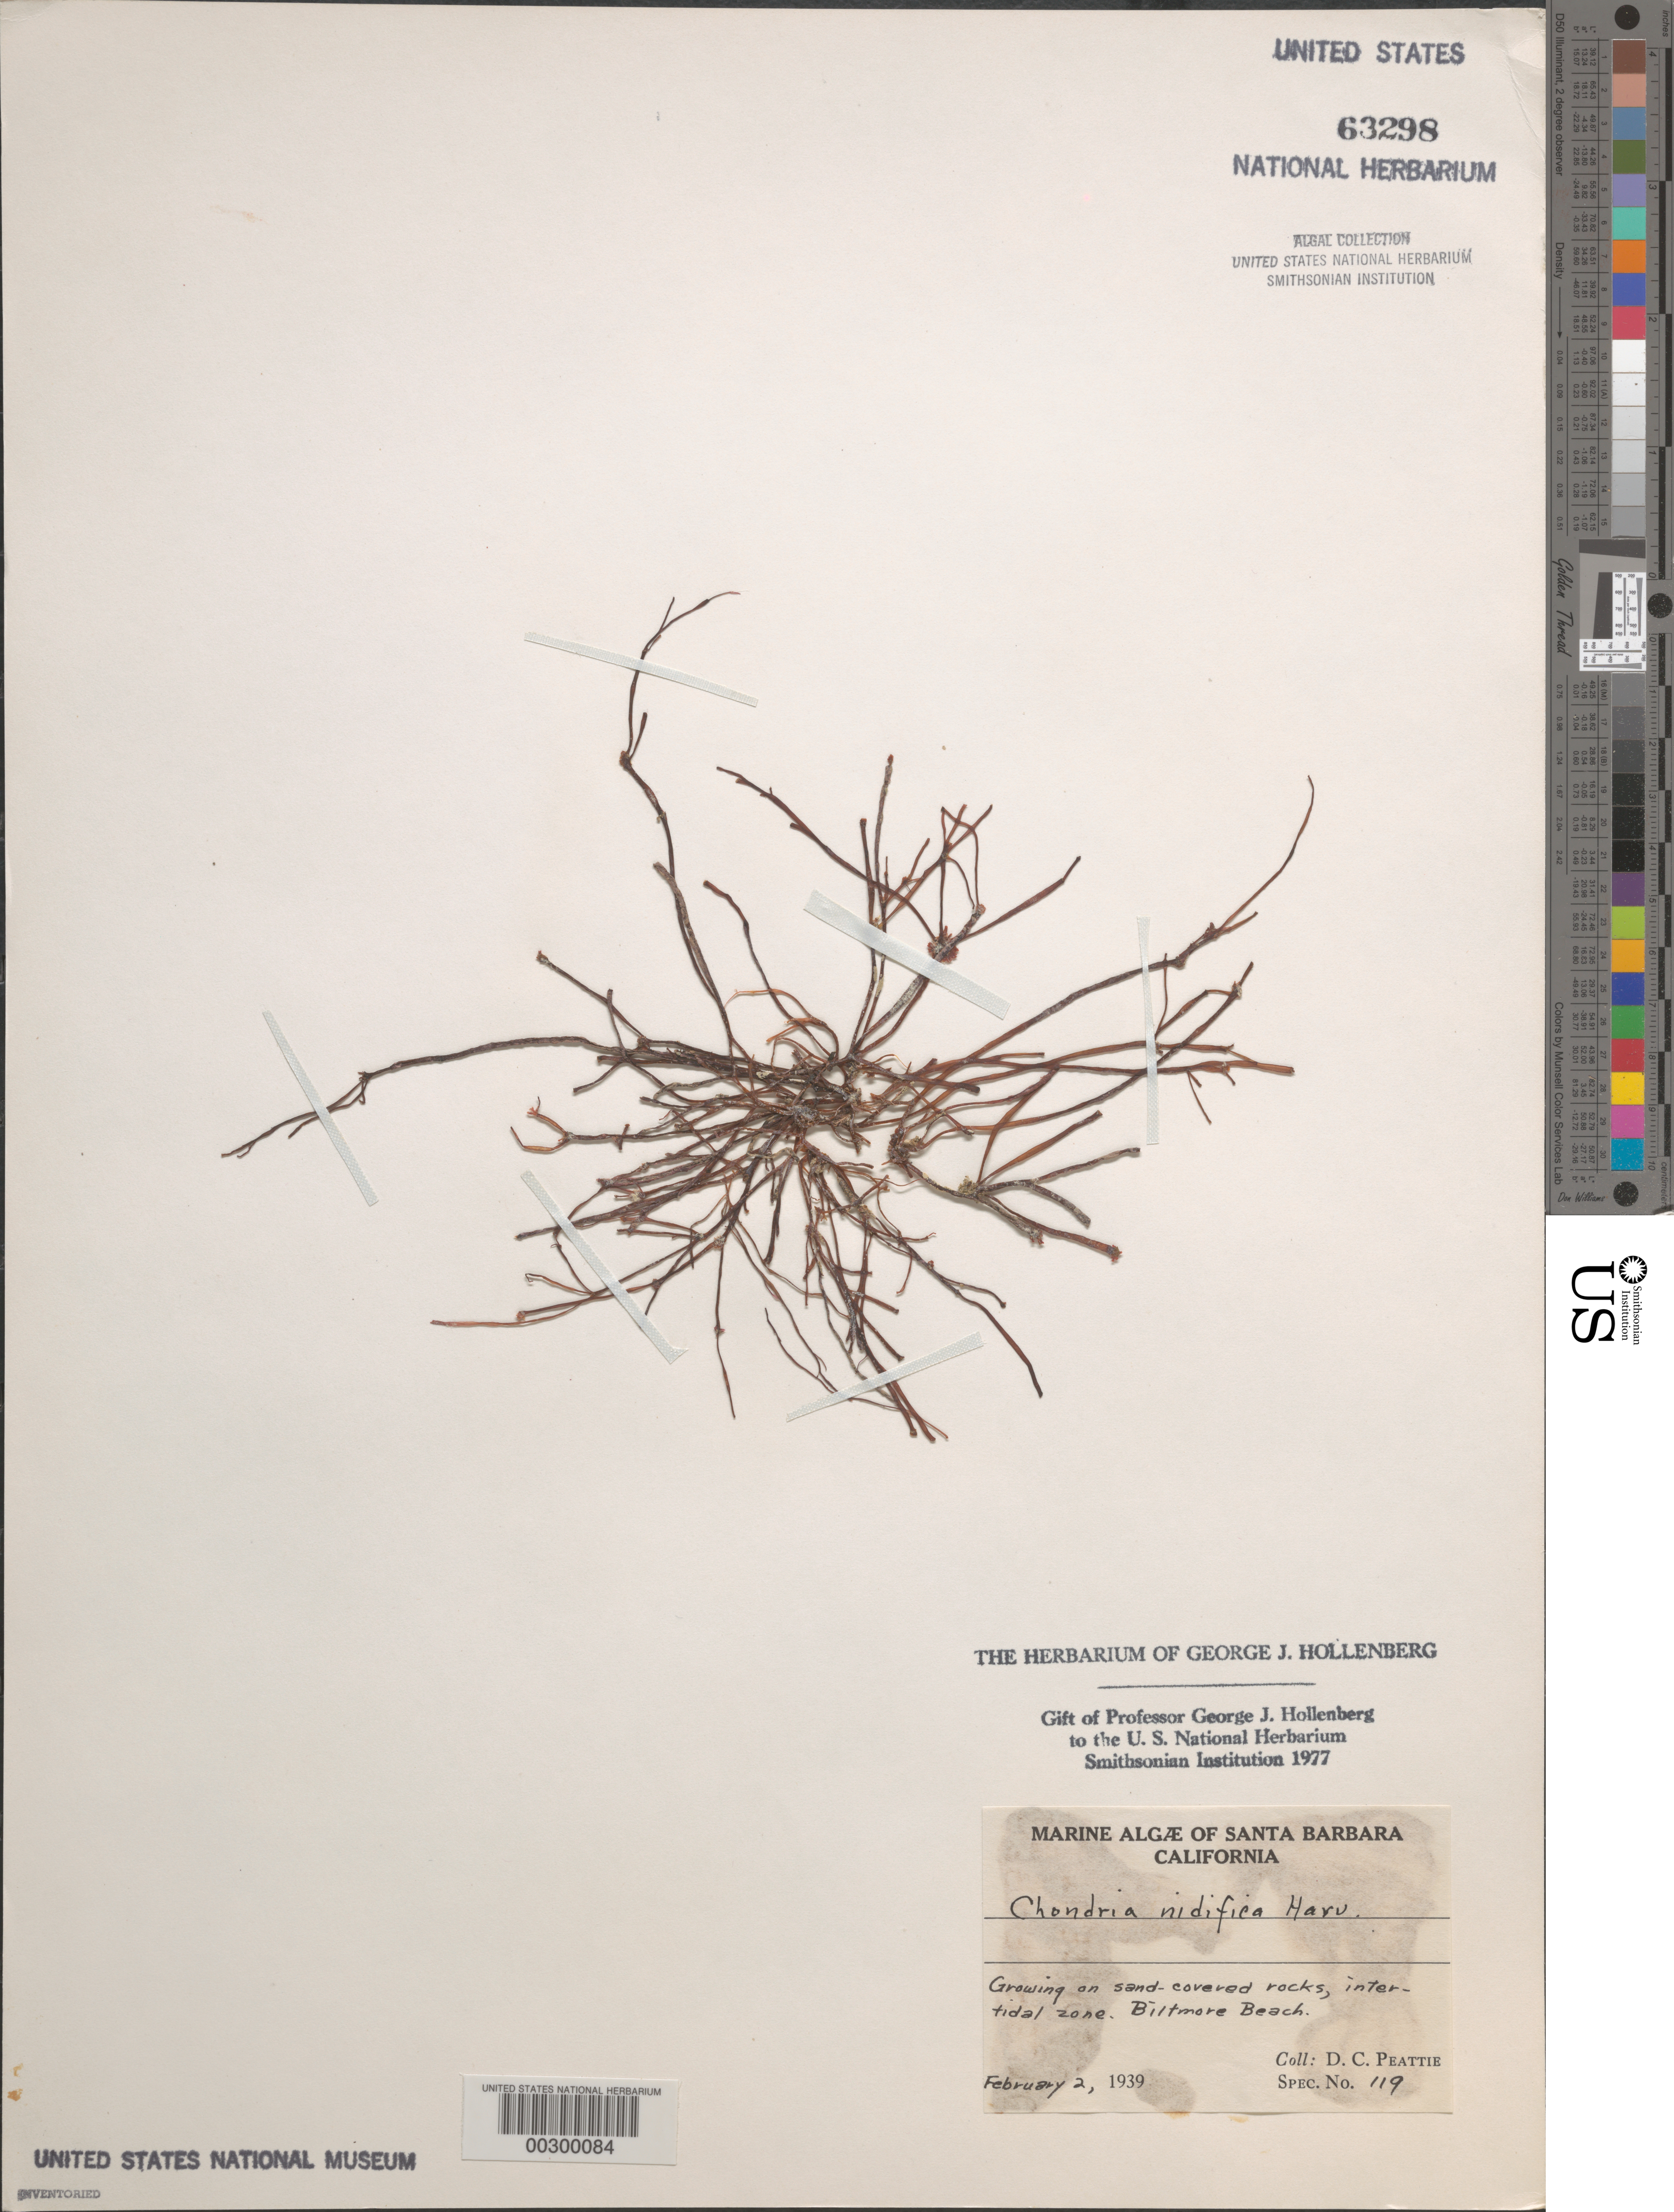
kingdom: Plantae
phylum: Rhodophyta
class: Florideophyceae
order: Ceramiales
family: Rhodomelaceae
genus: Neochondria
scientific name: Neochondria nidifica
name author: (Harvey) Sutti et al.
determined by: Algae name updating Project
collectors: D. Peattie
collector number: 119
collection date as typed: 02 Feb 1939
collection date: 1939-02-02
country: United States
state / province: California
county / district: Santa Barbara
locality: Biltmore Beach, Santa Barbara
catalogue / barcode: US 63298